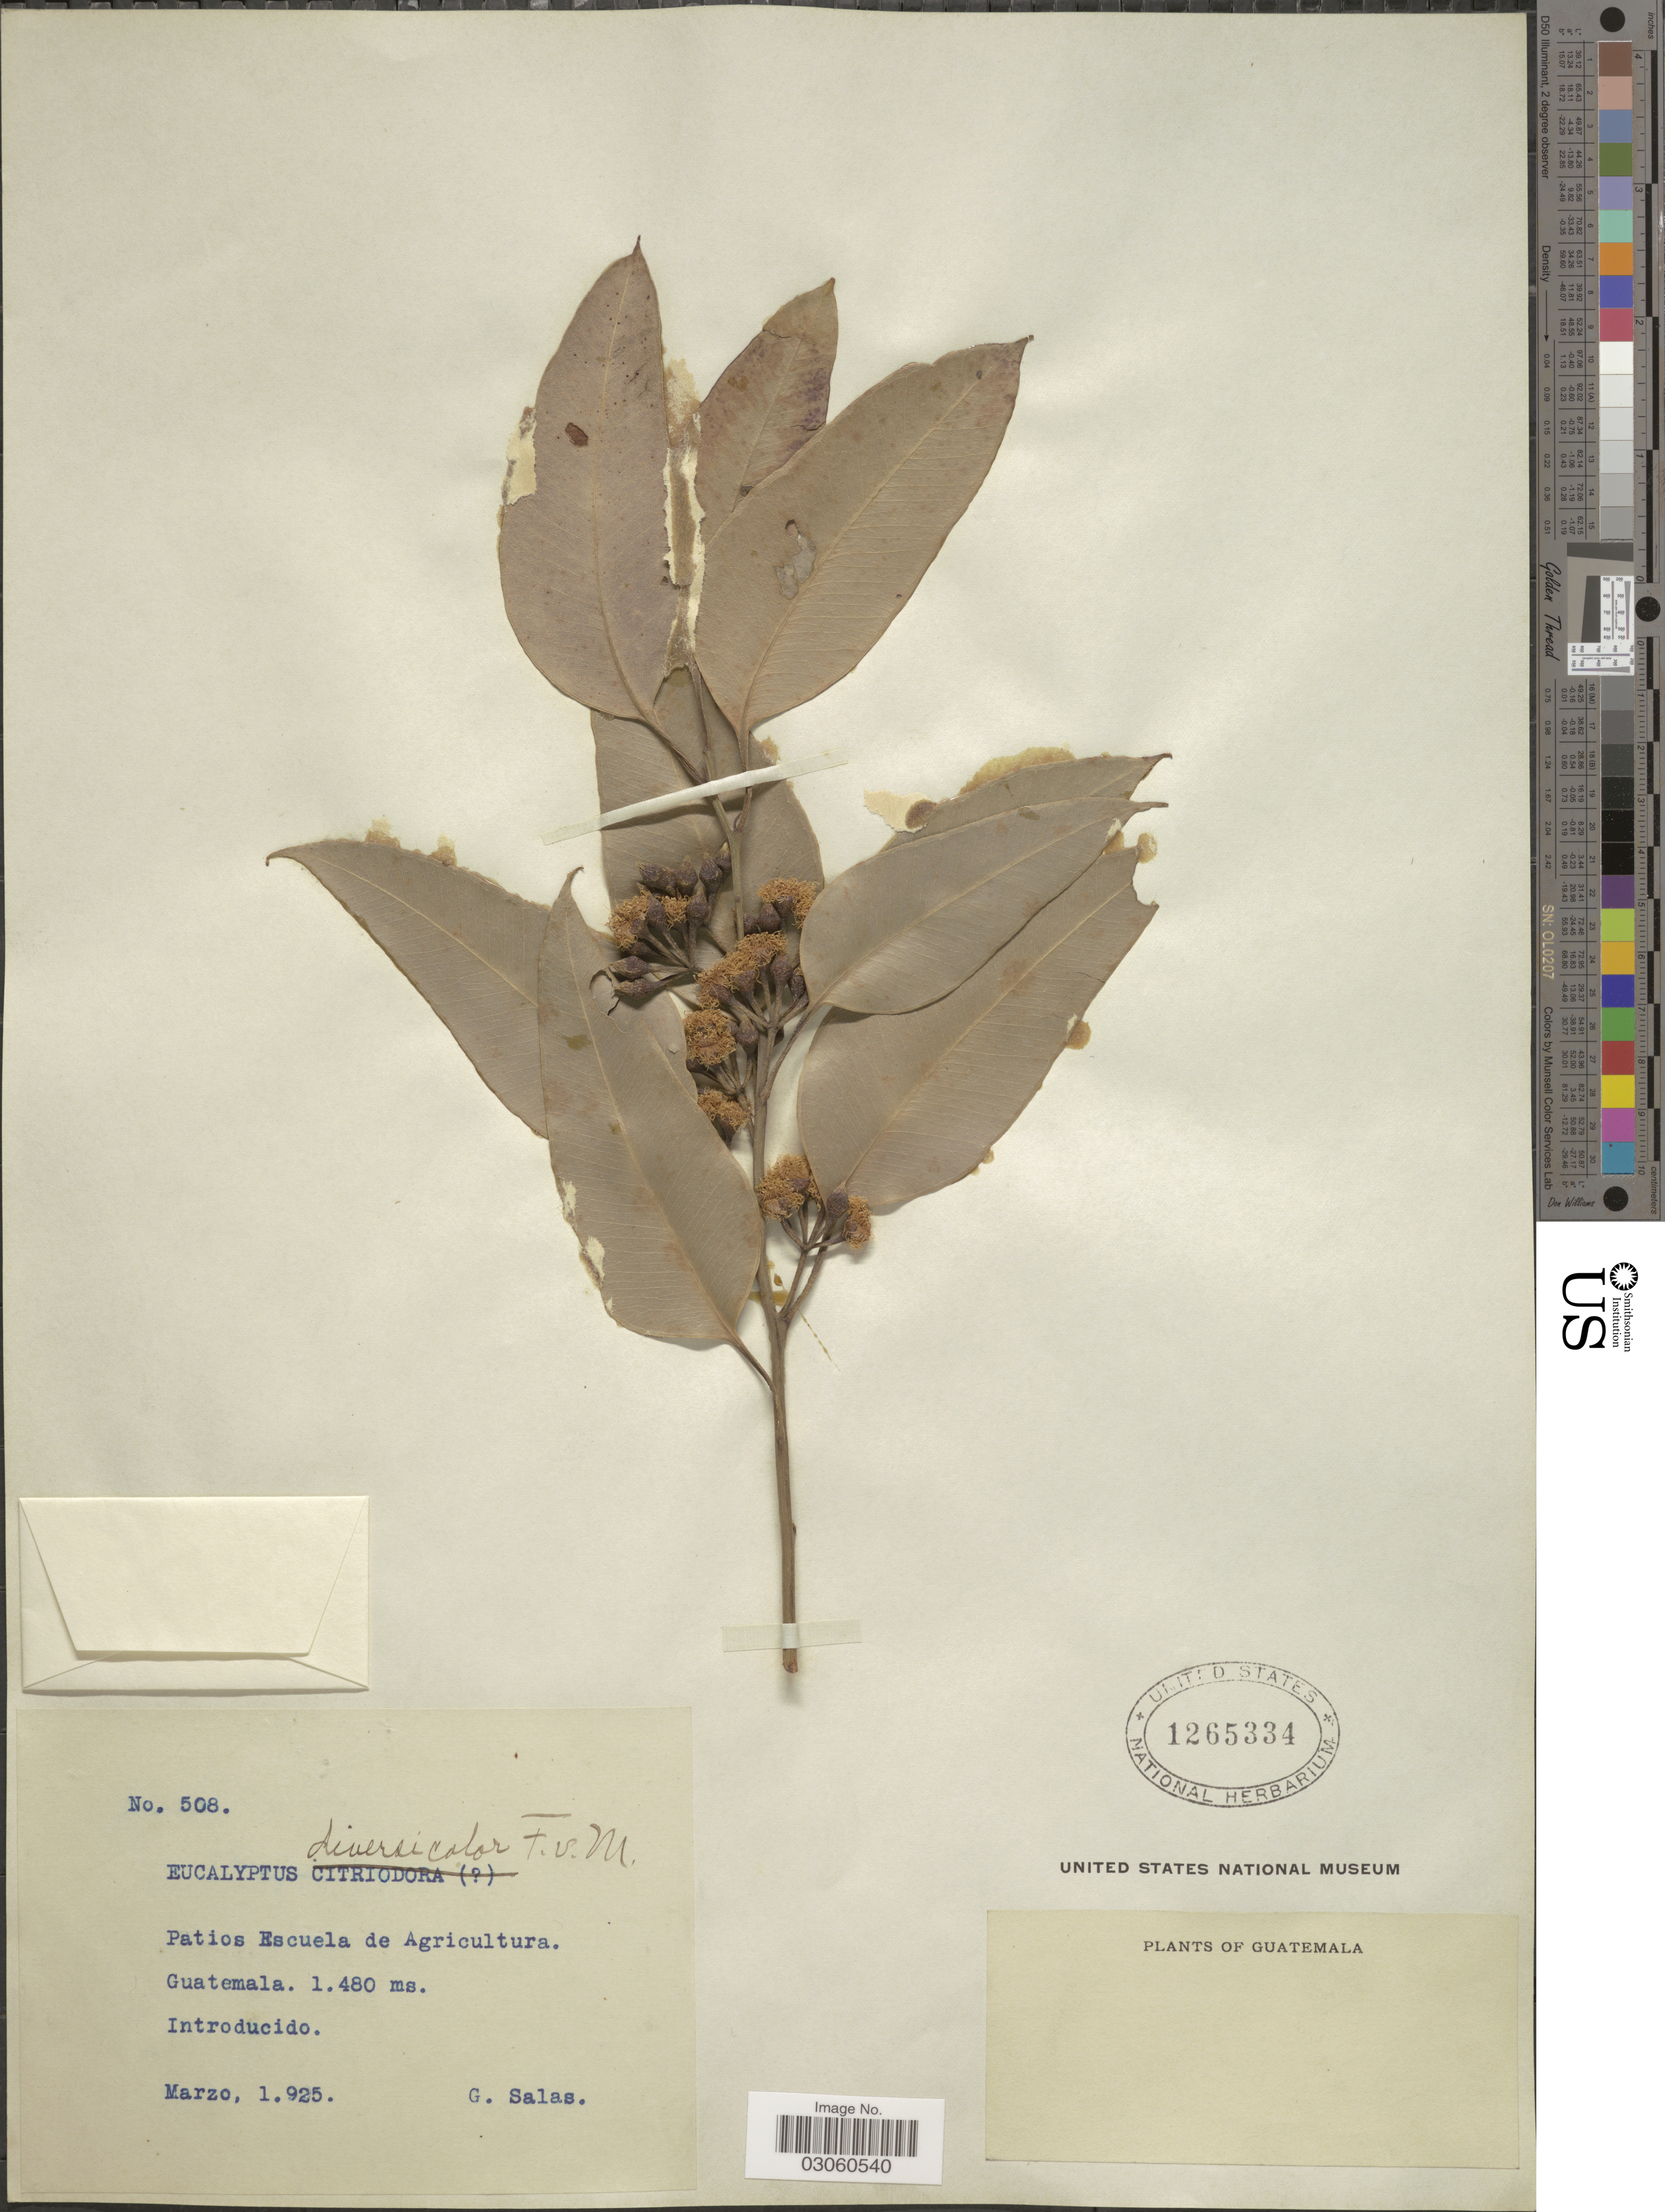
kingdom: Plantae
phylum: Tracheophyta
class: Magnoliopsida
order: Myrtales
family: Myrtaceae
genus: Eucalyptus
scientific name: Eucalyptus diversicolor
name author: F. Muell.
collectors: G. Salas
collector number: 508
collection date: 1925-03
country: Guatemala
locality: Patios Escuela de Agricultura.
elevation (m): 1480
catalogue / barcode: US 1265334